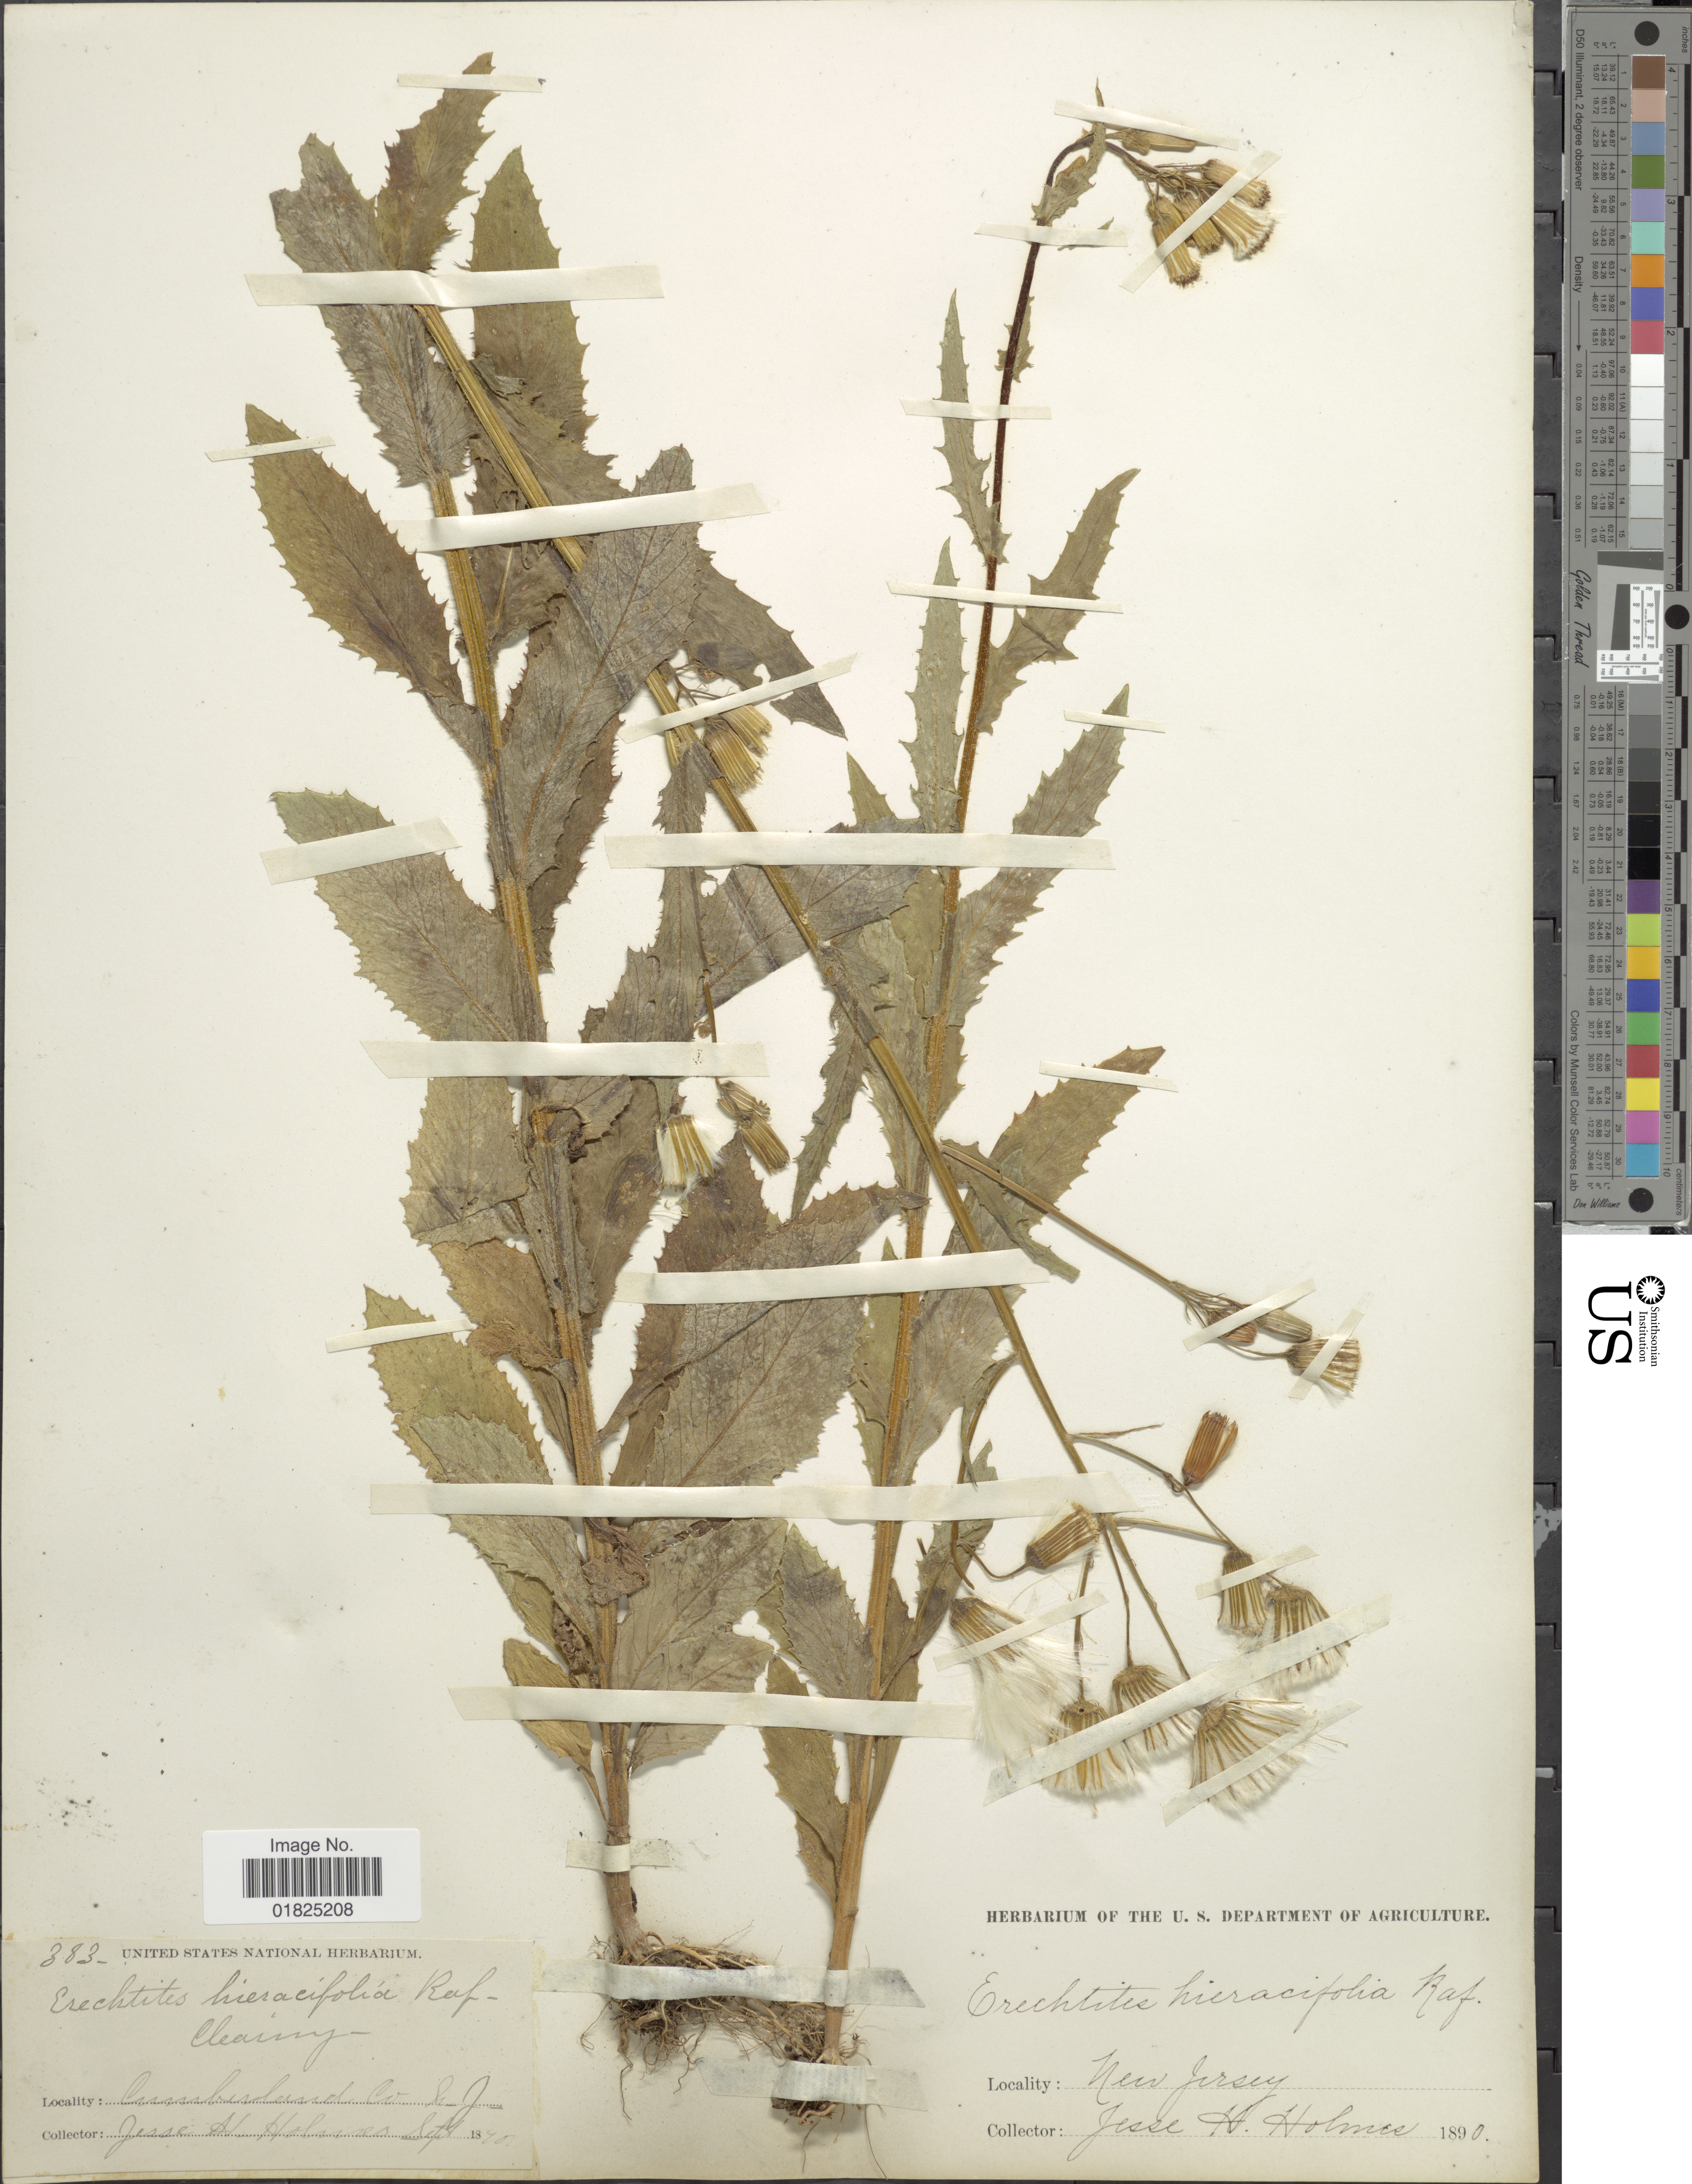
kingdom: Plantae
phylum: Tracheophyta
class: Magnoliopsida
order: Asterales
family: Asteraceae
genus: Erechtites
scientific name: Erechtites hieraciifolius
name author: (L.) Raf. ex DC.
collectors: J. H. Holms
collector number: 383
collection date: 1890-09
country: United States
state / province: New Jersey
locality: Cumberland Co.